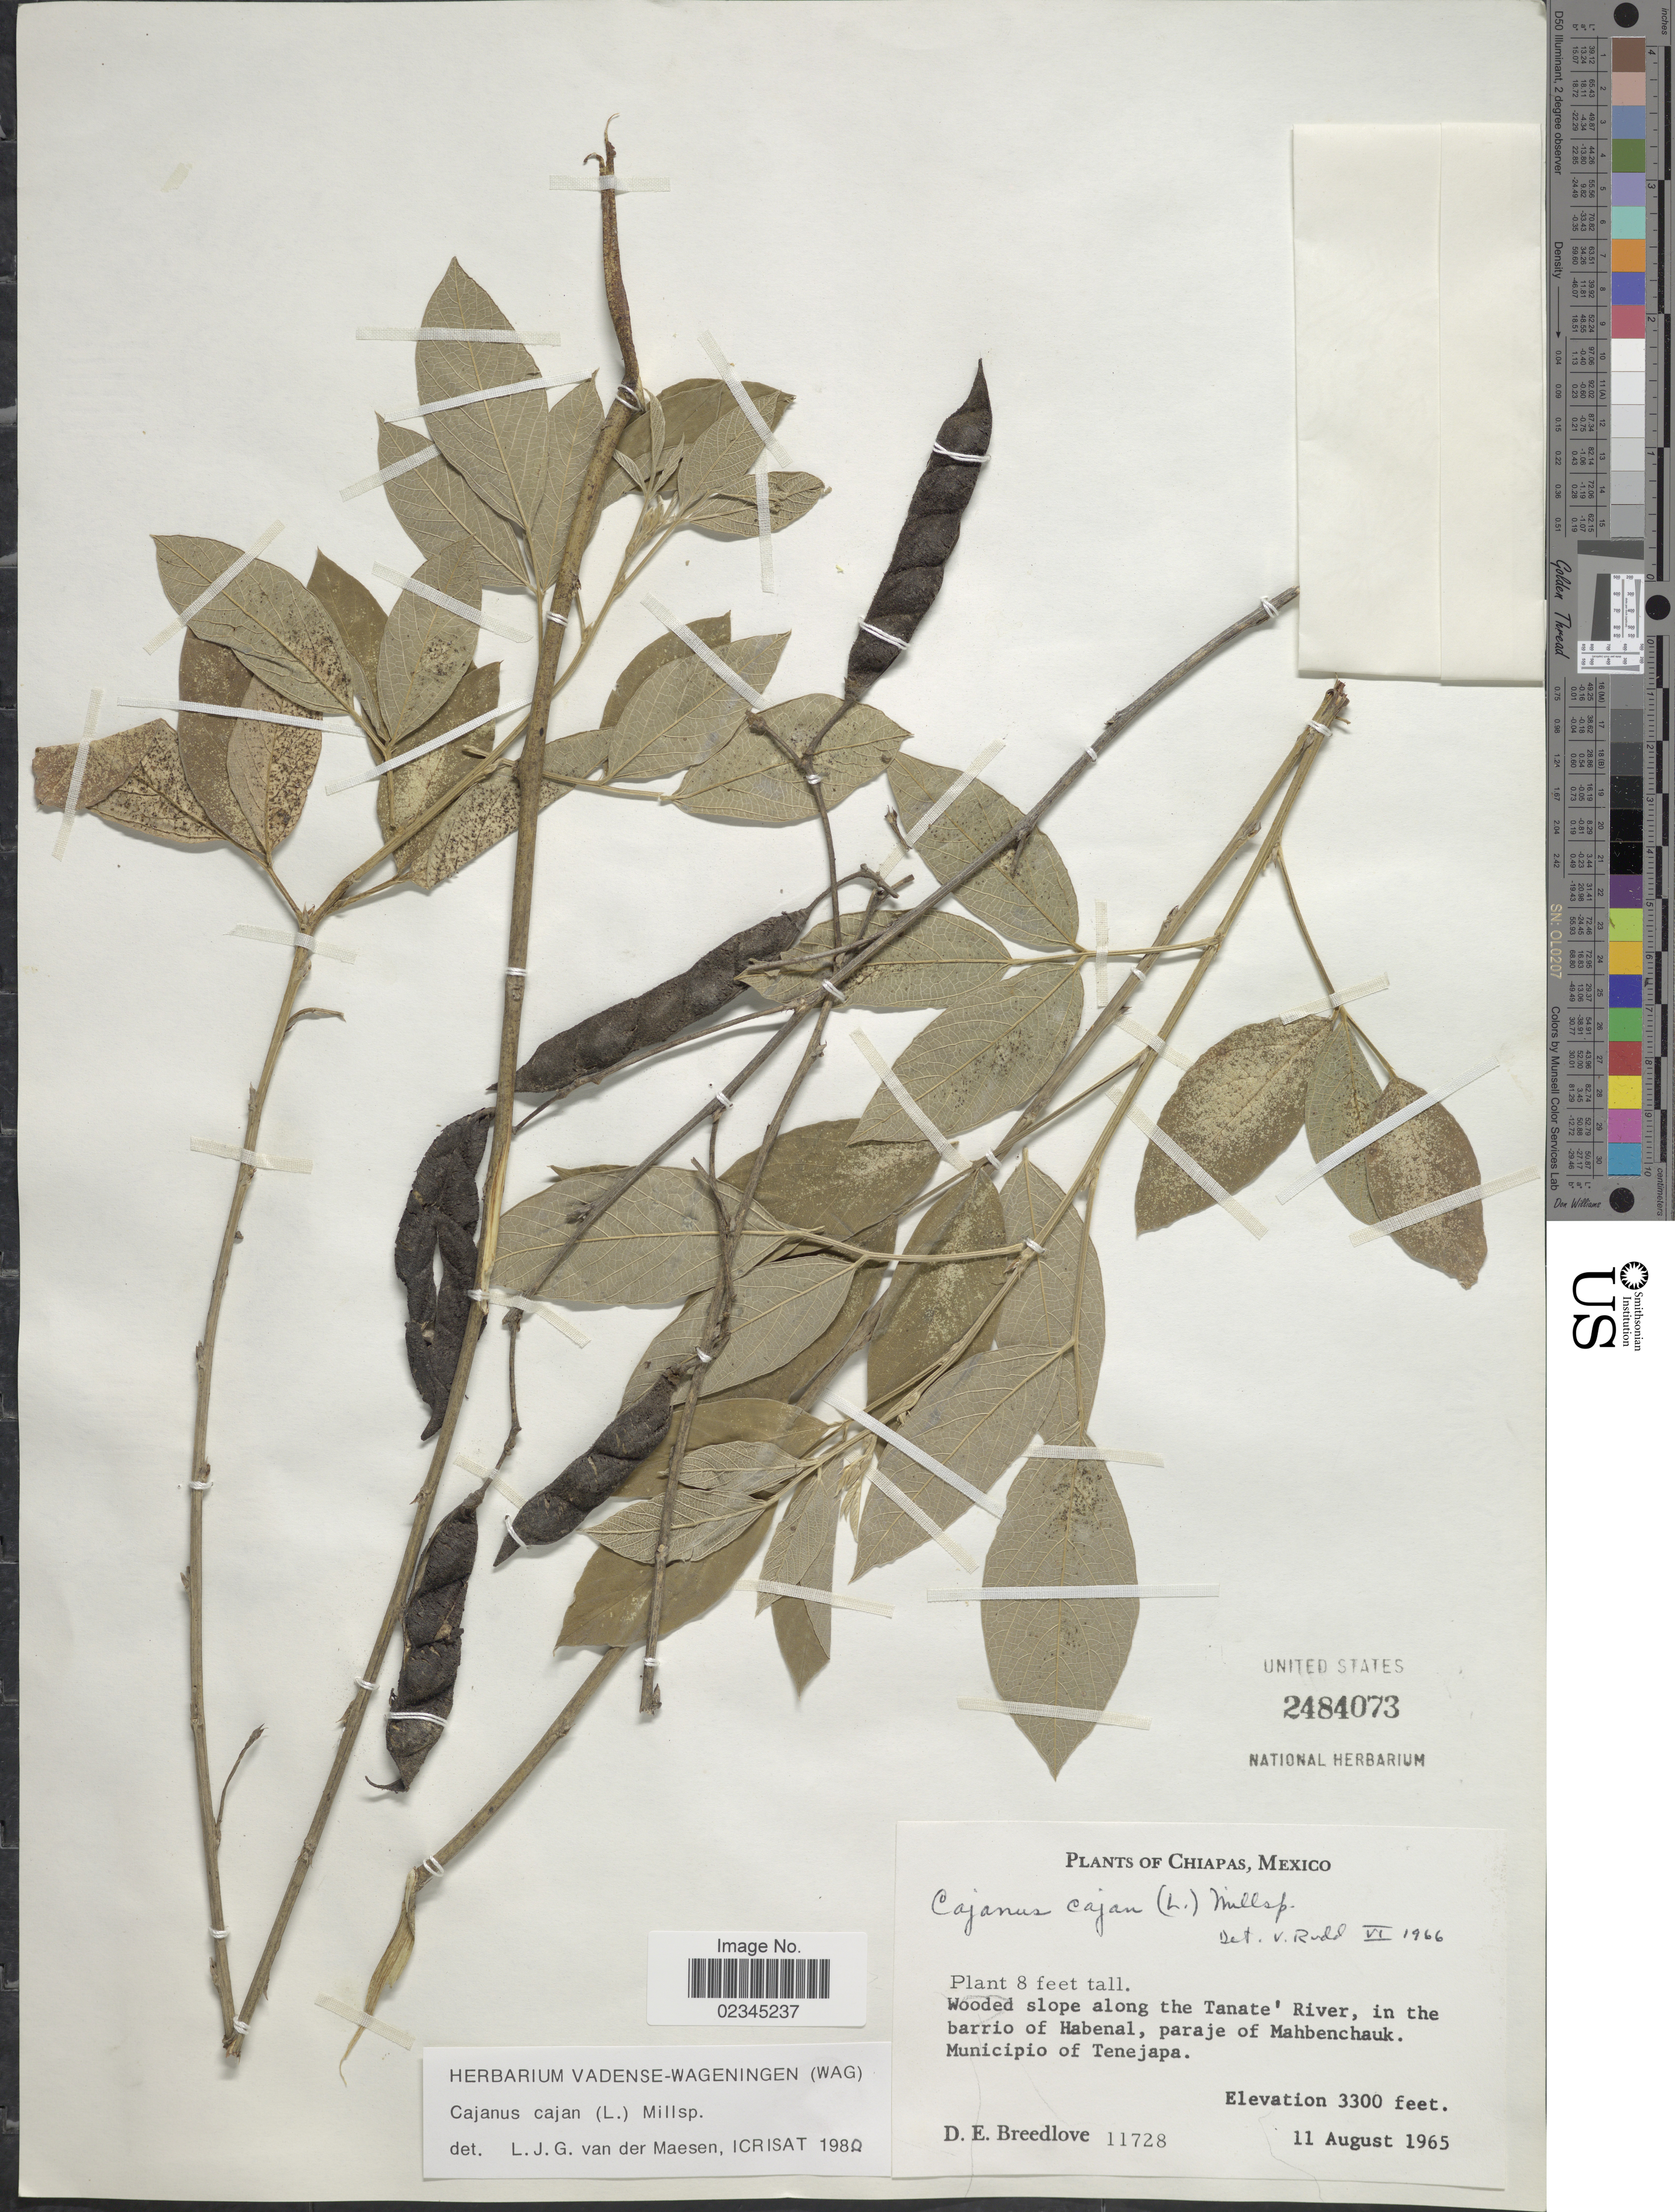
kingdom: Plantae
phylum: Tracheophyta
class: Magnoliopsida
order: Fabales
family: Fabaceae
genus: Cajanus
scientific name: Cajanus cajan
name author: (L.) Huth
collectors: D. E. Breedlove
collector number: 11728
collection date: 1965-08-11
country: Mexico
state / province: Chiapas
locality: Chiapas, Mexico. Wooded slope along the Tanate ' River, in the barrio of Habenal, paraje of Mahbenchauk. Municipio of Tenejapa.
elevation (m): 1006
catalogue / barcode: US 2484073